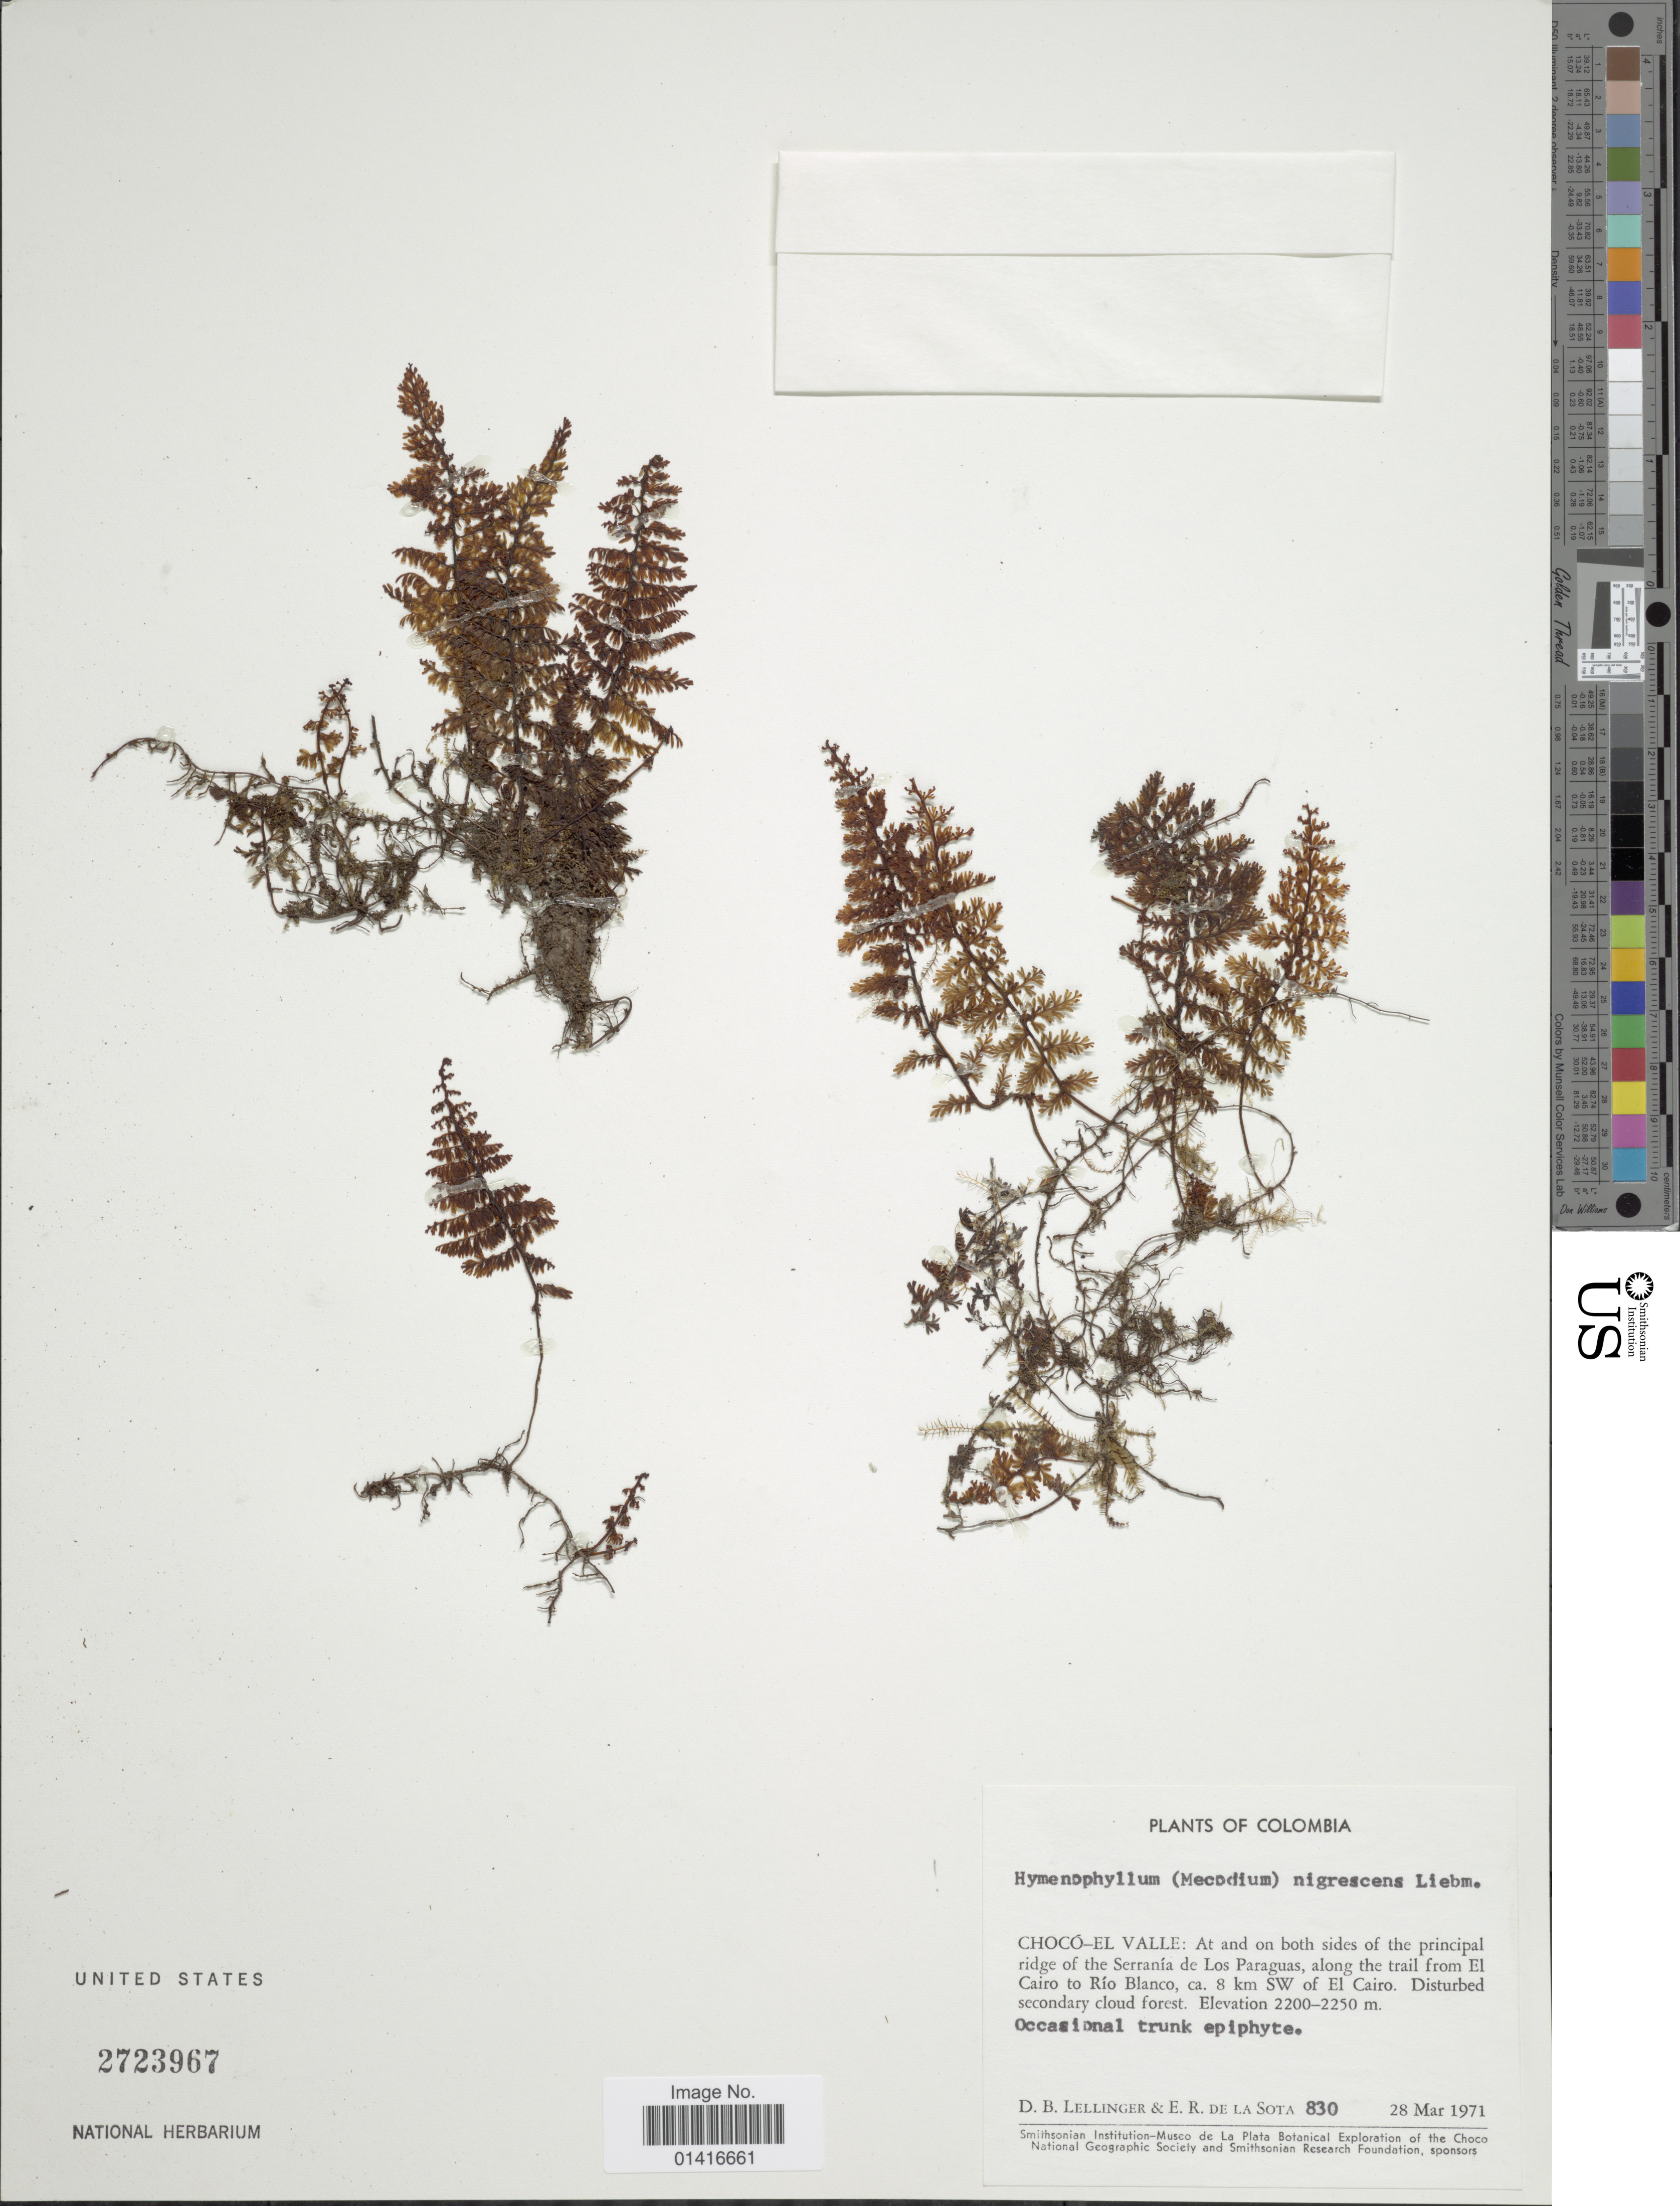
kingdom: Plantae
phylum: Tracheophyta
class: Polypodiopsida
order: Hymenophyllales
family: Hymenophyllaceae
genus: Hymenophyllum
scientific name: Hymenophyllum myriocarpum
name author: Hook.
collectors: D. B. Lellinger & E. R. de la Sota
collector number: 830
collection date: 1971-03-28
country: Colombia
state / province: Chocó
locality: Chocó- El Valle: At and on both sides of the principal ridge of the Serranía de Los Paraguas, along the trail from El Cairo to Río Blanco, ca. 8km SW of El Cairo, Disturbed secondary cloud forest.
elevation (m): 2200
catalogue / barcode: US 2723967